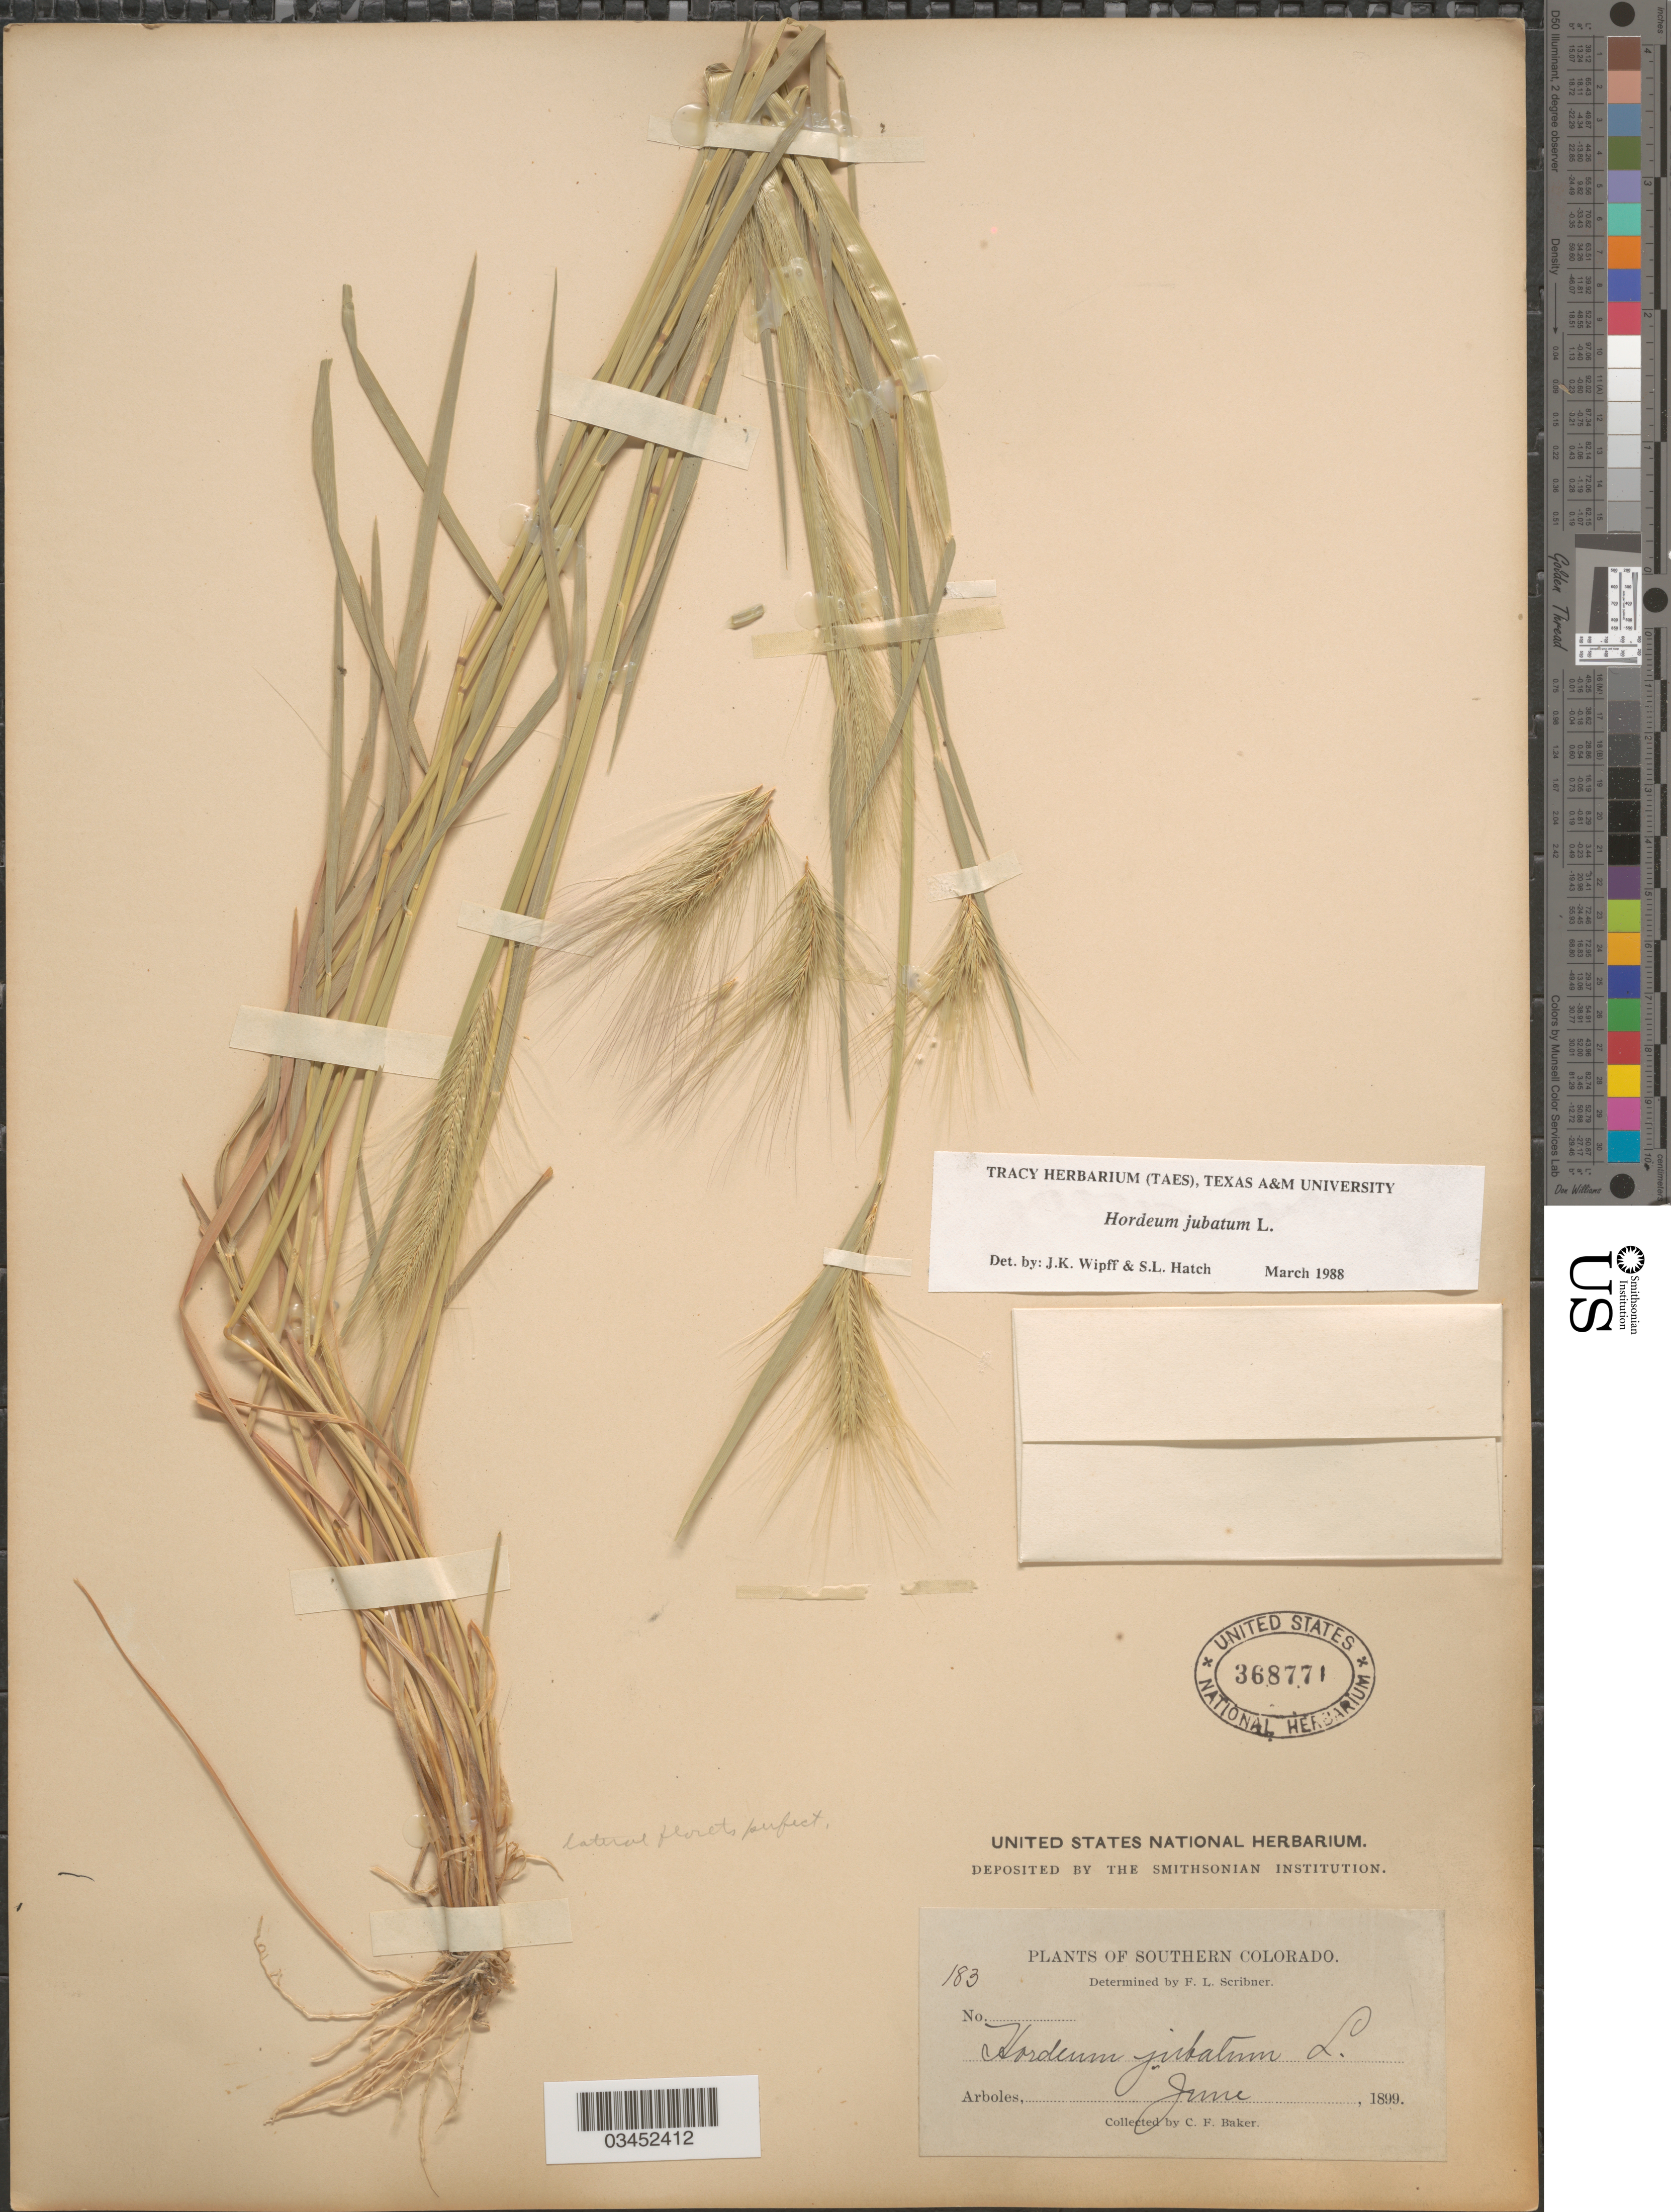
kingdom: Plantae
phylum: Tracheophyta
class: Liliopsida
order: Poales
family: Poaceae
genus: Hordeum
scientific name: Hordeum jubatum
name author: L.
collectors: C. F. Baker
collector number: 183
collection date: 1899-06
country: United States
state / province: Colorado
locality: Southern Colorado. Arboles.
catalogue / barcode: US 368771